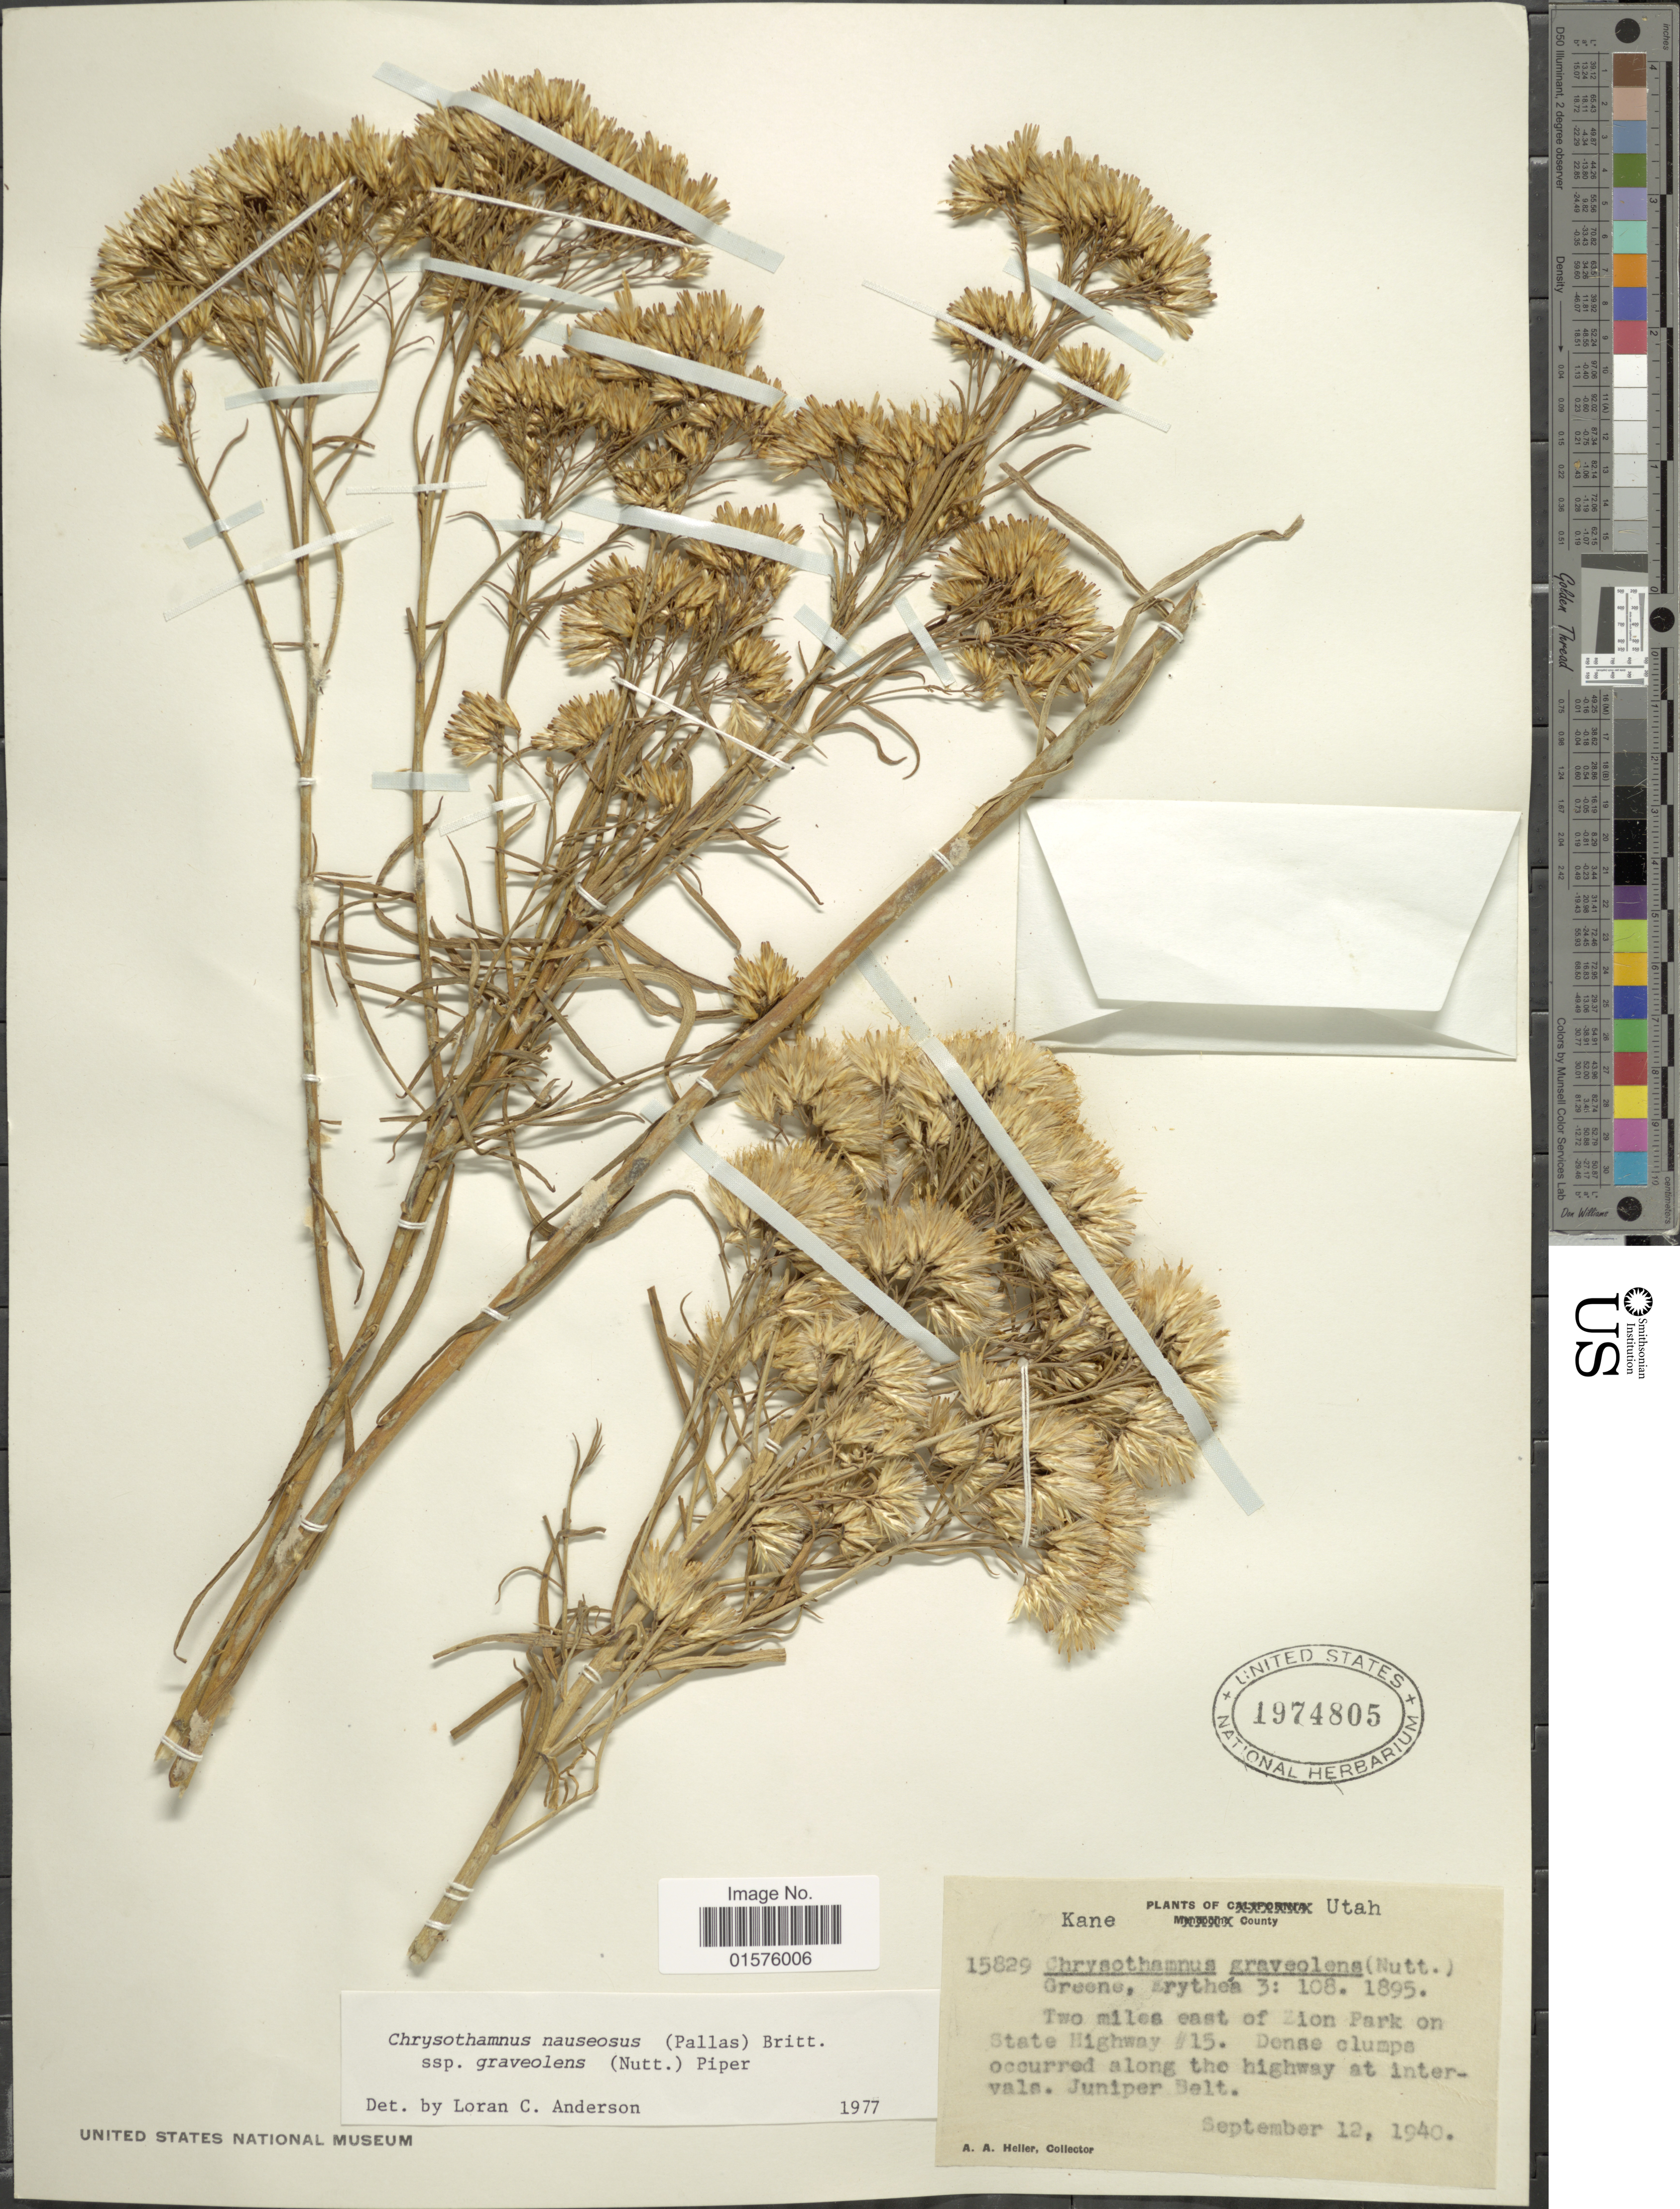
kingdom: Plantae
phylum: Tracheophyta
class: Magnoliopsida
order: Asterales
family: Asteraceae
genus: Ericameria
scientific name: Ericameria nauseosa var. graveolens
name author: (Nutt.) Reveal & Schuyler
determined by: Urbatsch, Lowell E., Curator (LSU), Louisiana State University (UNITED STATES)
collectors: A. A. Heller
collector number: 15829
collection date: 1940-09-12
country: United States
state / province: Utah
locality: Kane County, Two miles east of Zion Park on State Highway #15.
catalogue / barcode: US 1974805